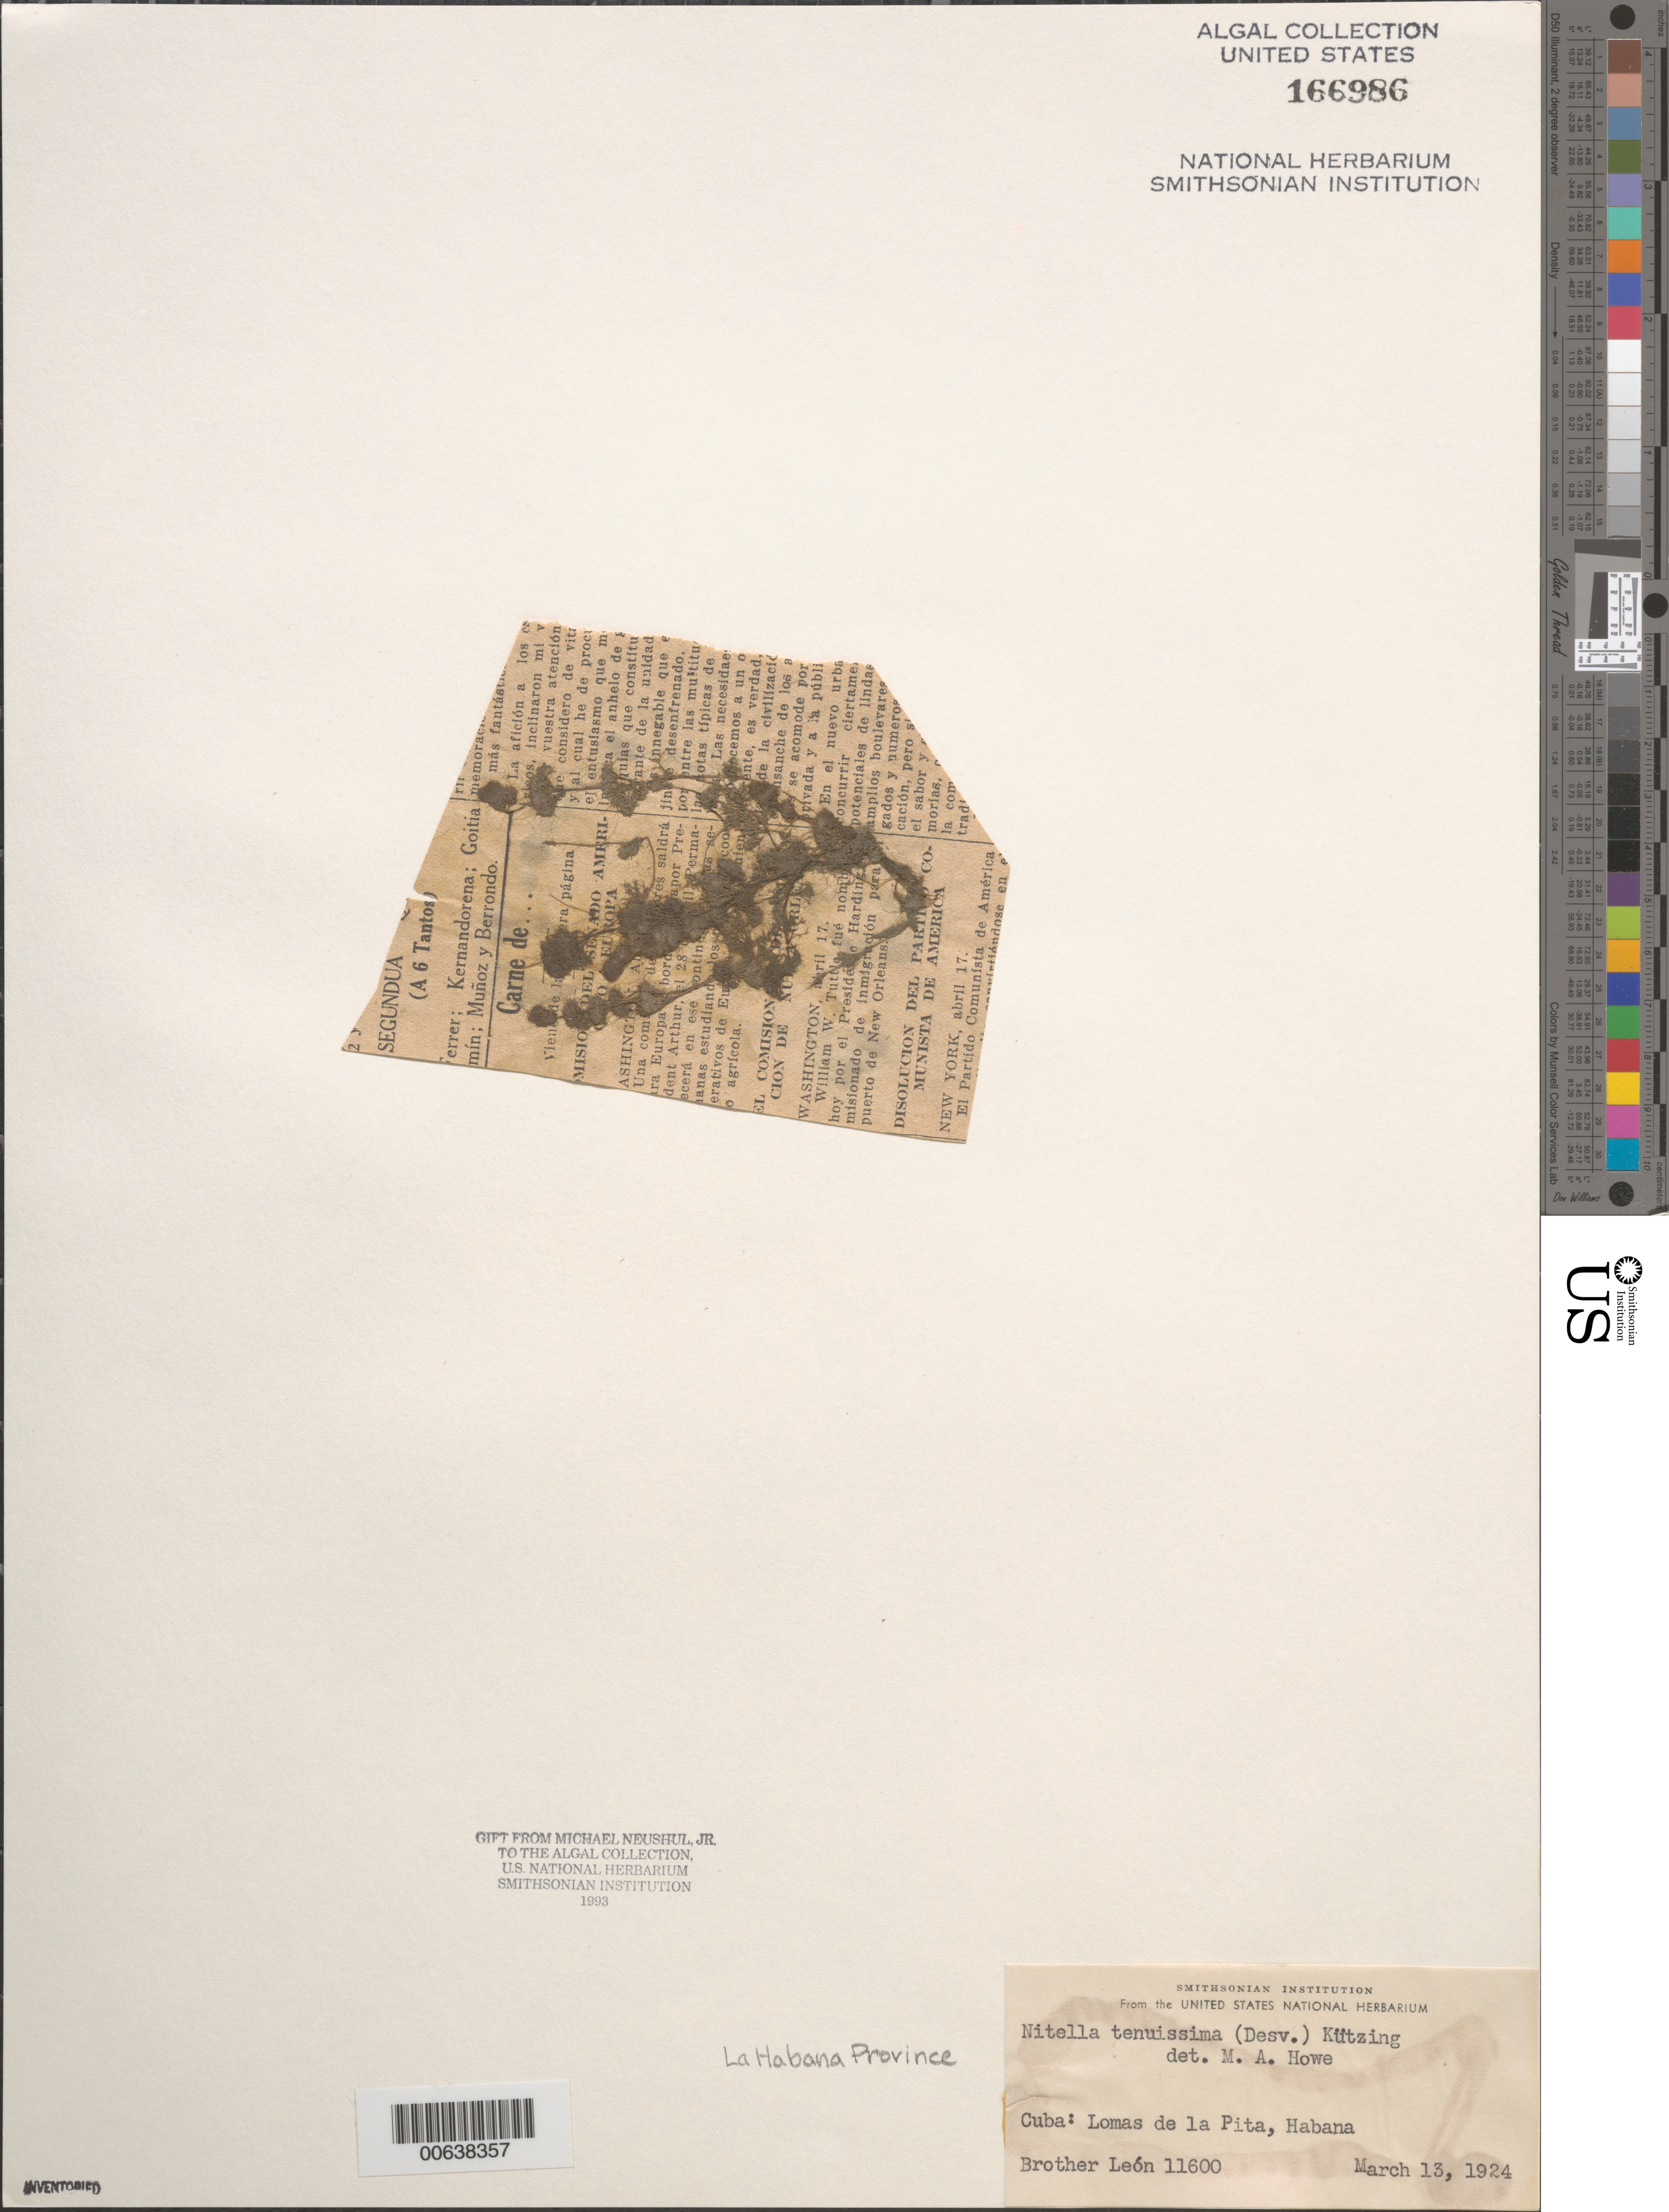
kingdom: Plantae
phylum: Charophyta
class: Charophyceae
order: Charales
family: Characeae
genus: Nitella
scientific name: Nitella tenuissima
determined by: Howe, M. A.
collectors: Bro. León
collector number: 11600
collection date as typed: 13 Mar 1924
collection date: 1924-03-13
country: Cuba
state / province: La Habana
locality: Lomas de la Pita, Havana (Habana)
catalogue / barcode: US 166986